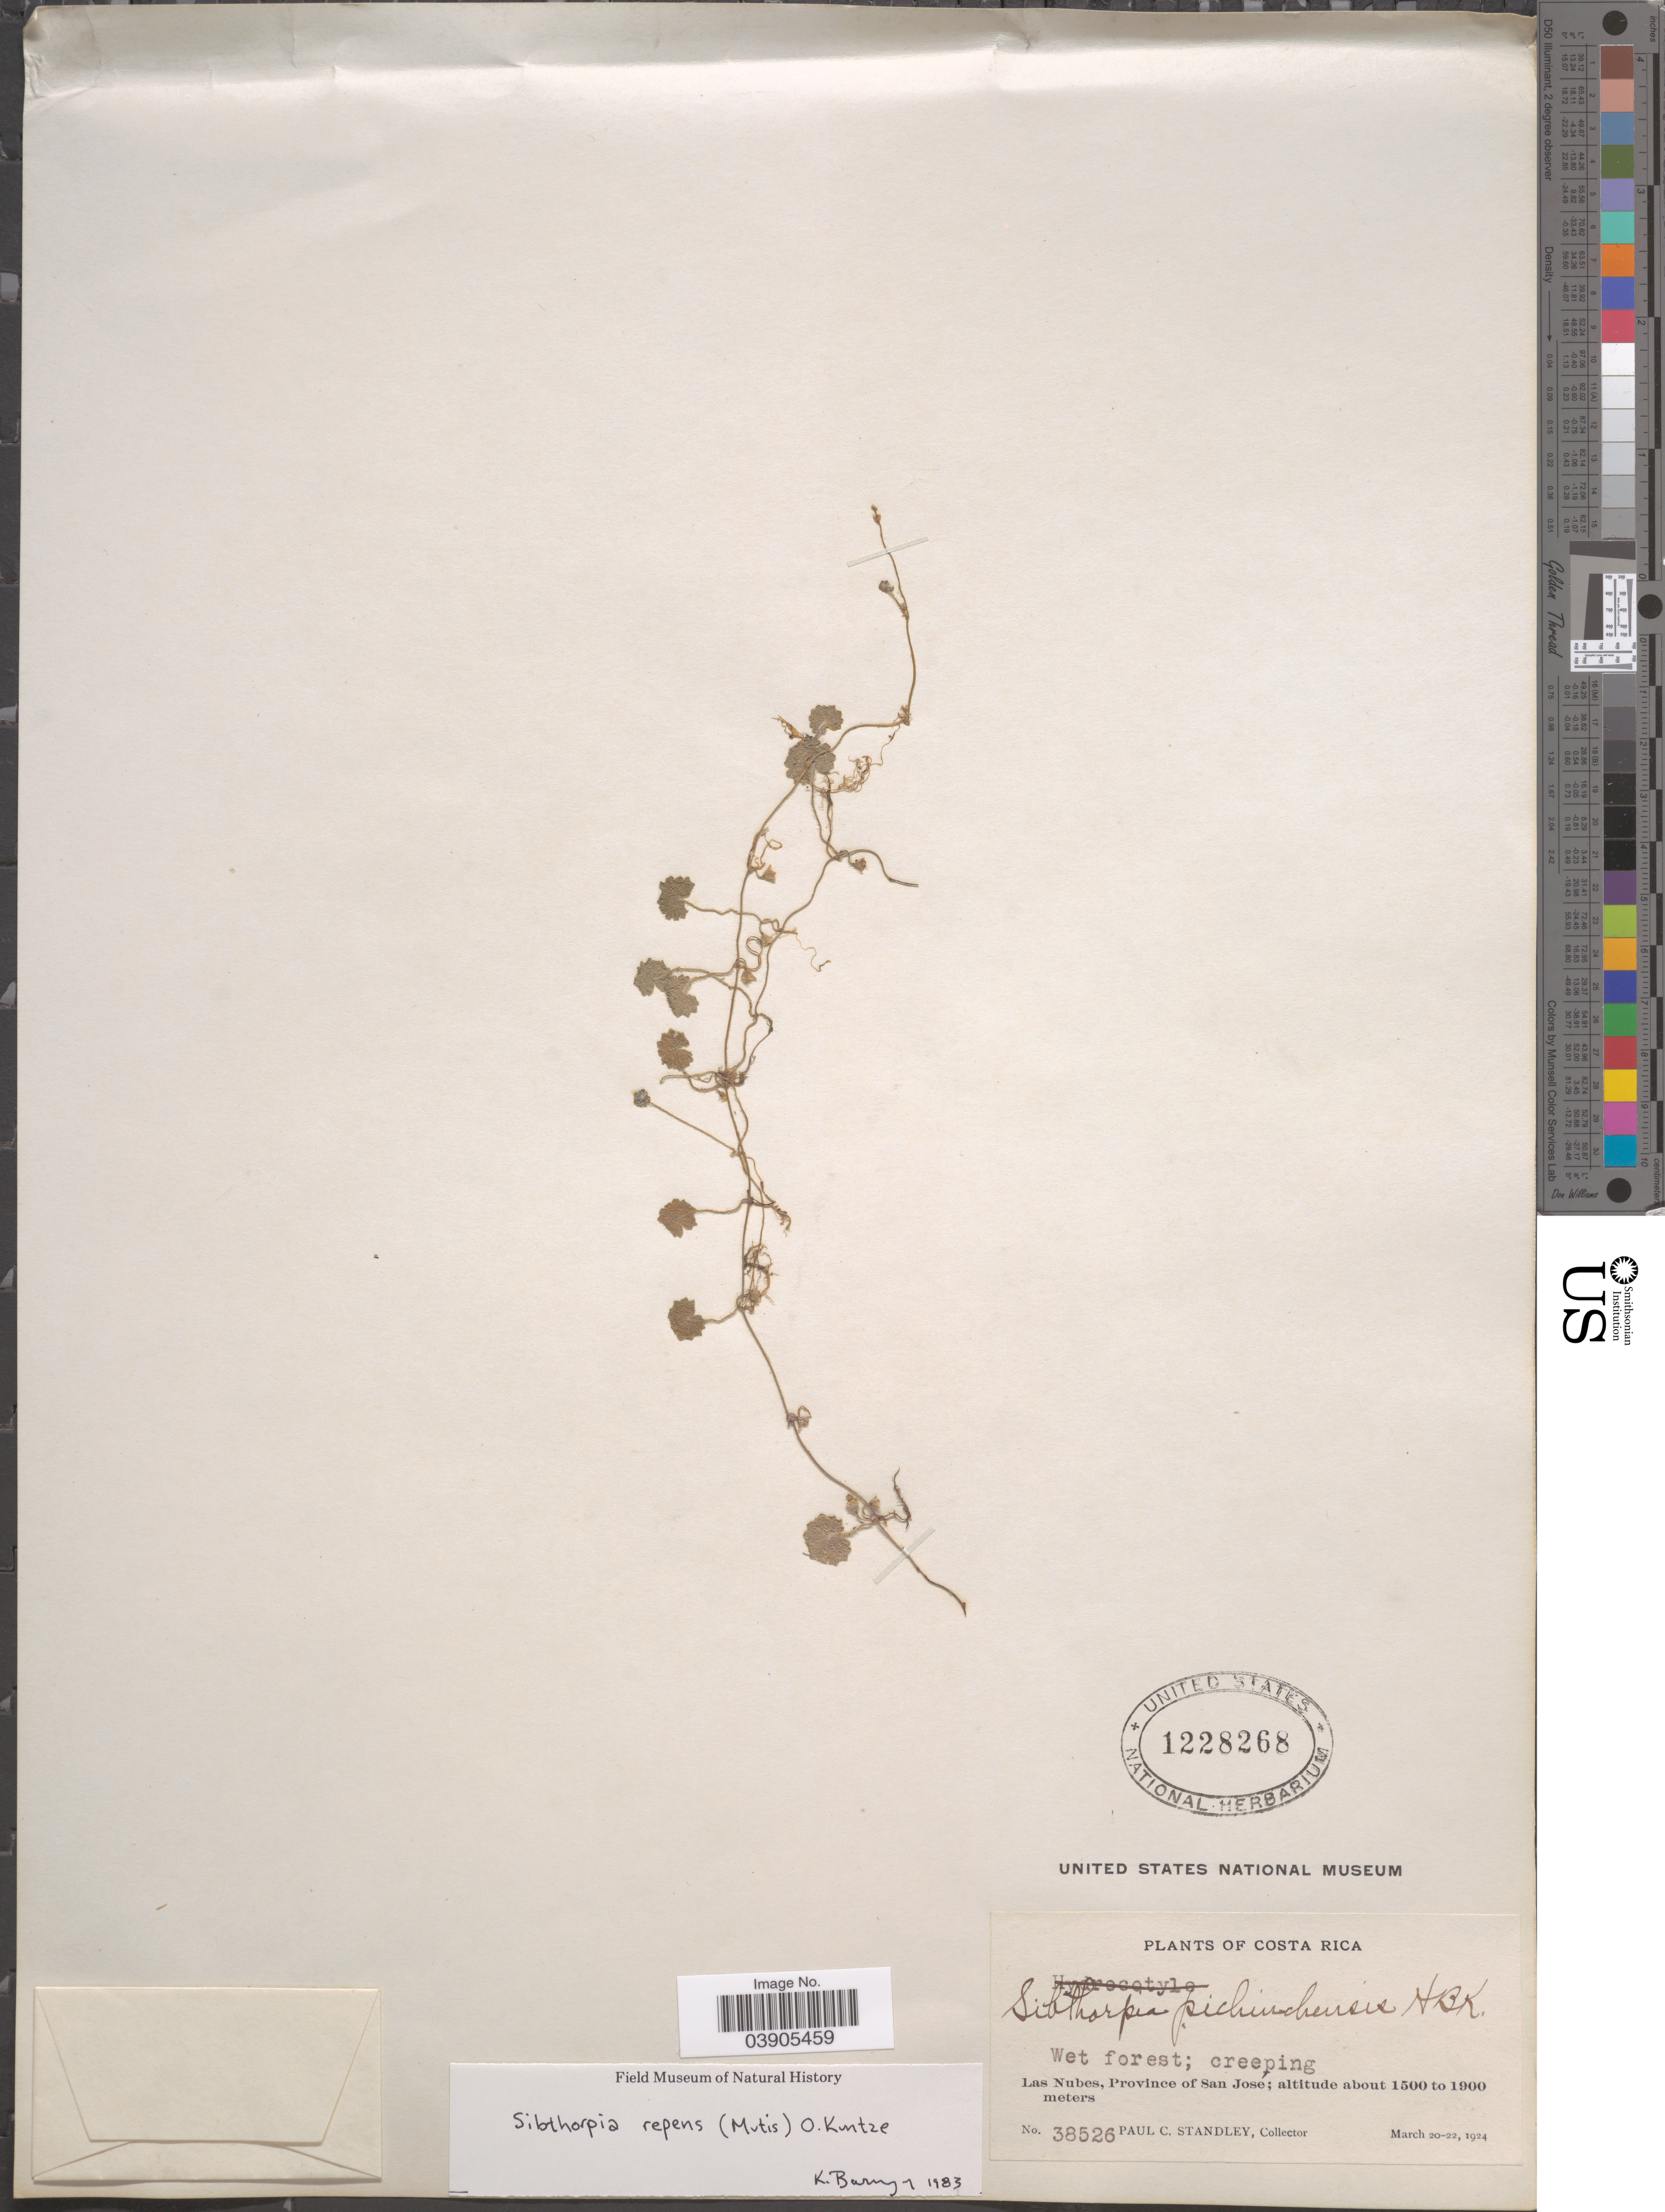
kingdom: Plantae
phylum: Tracheophyta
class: Magnoliopsida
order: Lamiales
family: Plantaginaceae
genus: Sibthorpia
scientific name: Sibthorpia repens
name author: (L.) Kuntze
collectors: P. C. Standley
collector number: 38526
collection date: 1924-03-20/1924-03-22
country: Costa Rica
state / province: San José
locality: Las Nubes.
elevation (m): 1500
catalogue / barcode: US 1228268